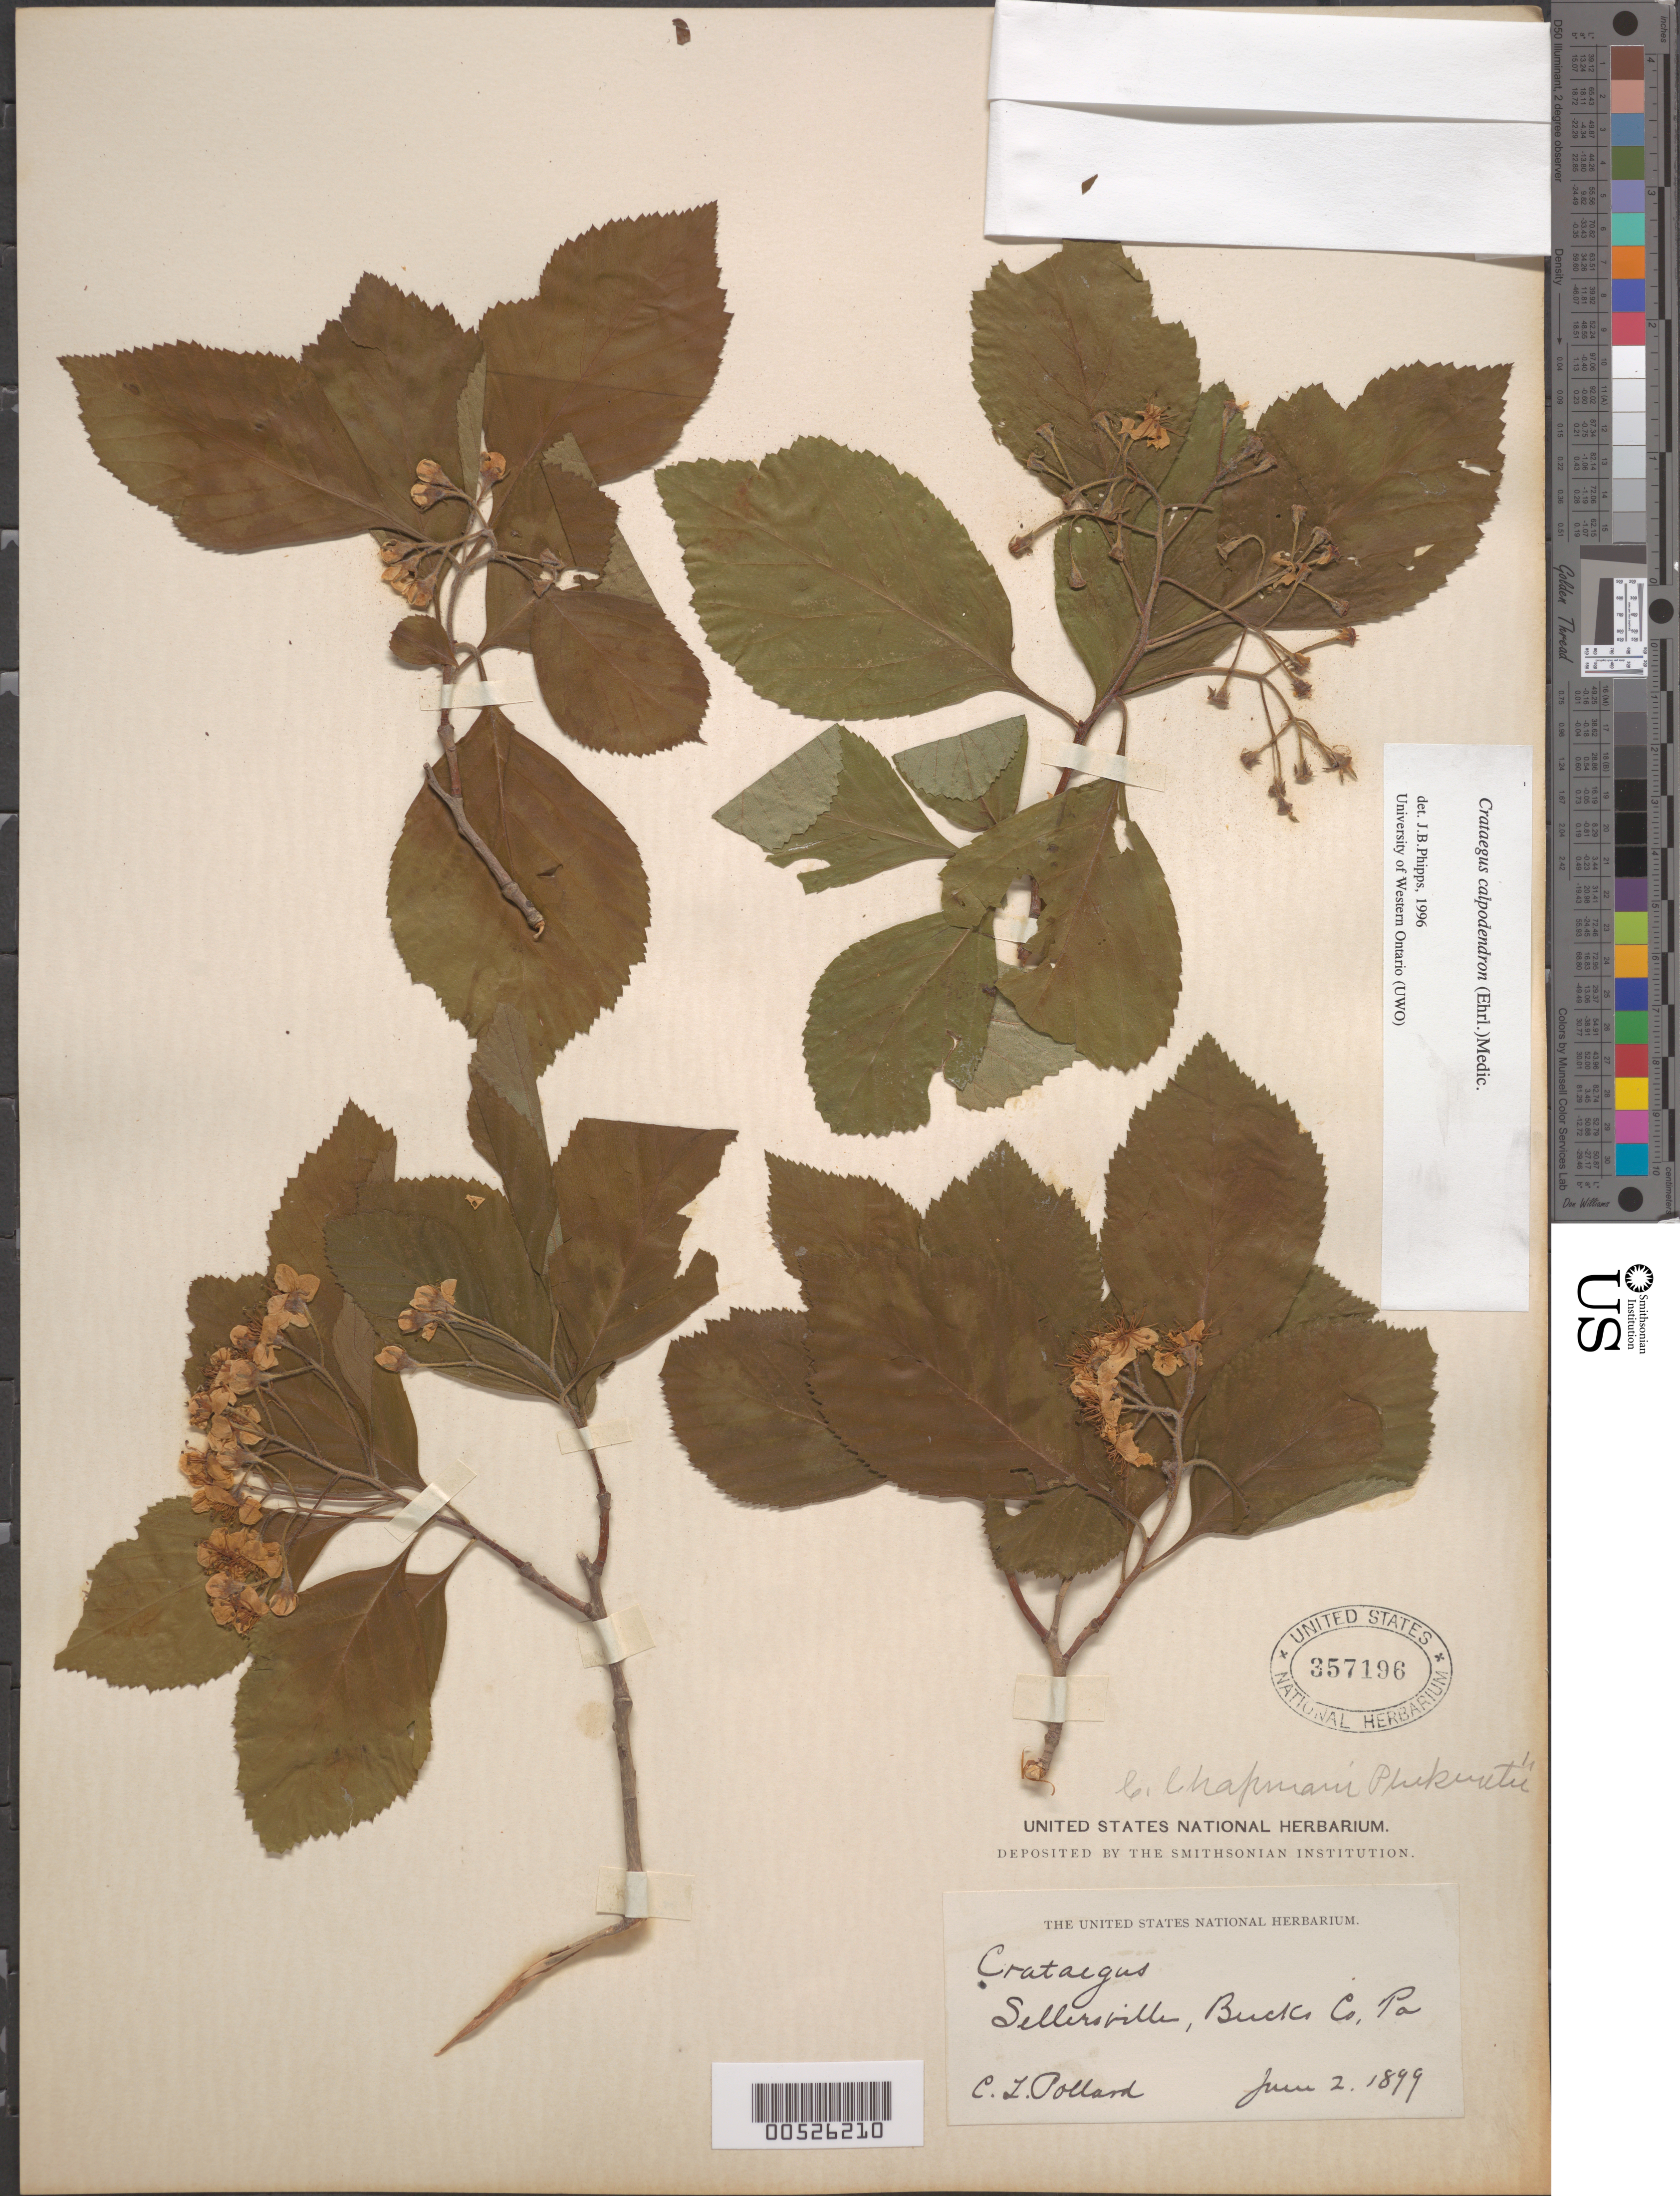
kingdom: Plantae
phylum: Tracheophyta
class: Magnoliopsida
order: Rosales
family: Rosaceae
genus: Crataegus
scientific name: Crataegus calpodendron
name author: (Ehrh.) Medik.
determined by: Phipps, James B., (UWO), University of Western Ontario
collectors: C. L. Pollard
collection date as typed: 02 Jun 1899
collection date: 1899-06-02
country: United States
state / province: Pennsylvania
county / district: Bucks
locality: Sellarsville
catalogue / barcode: US 357196